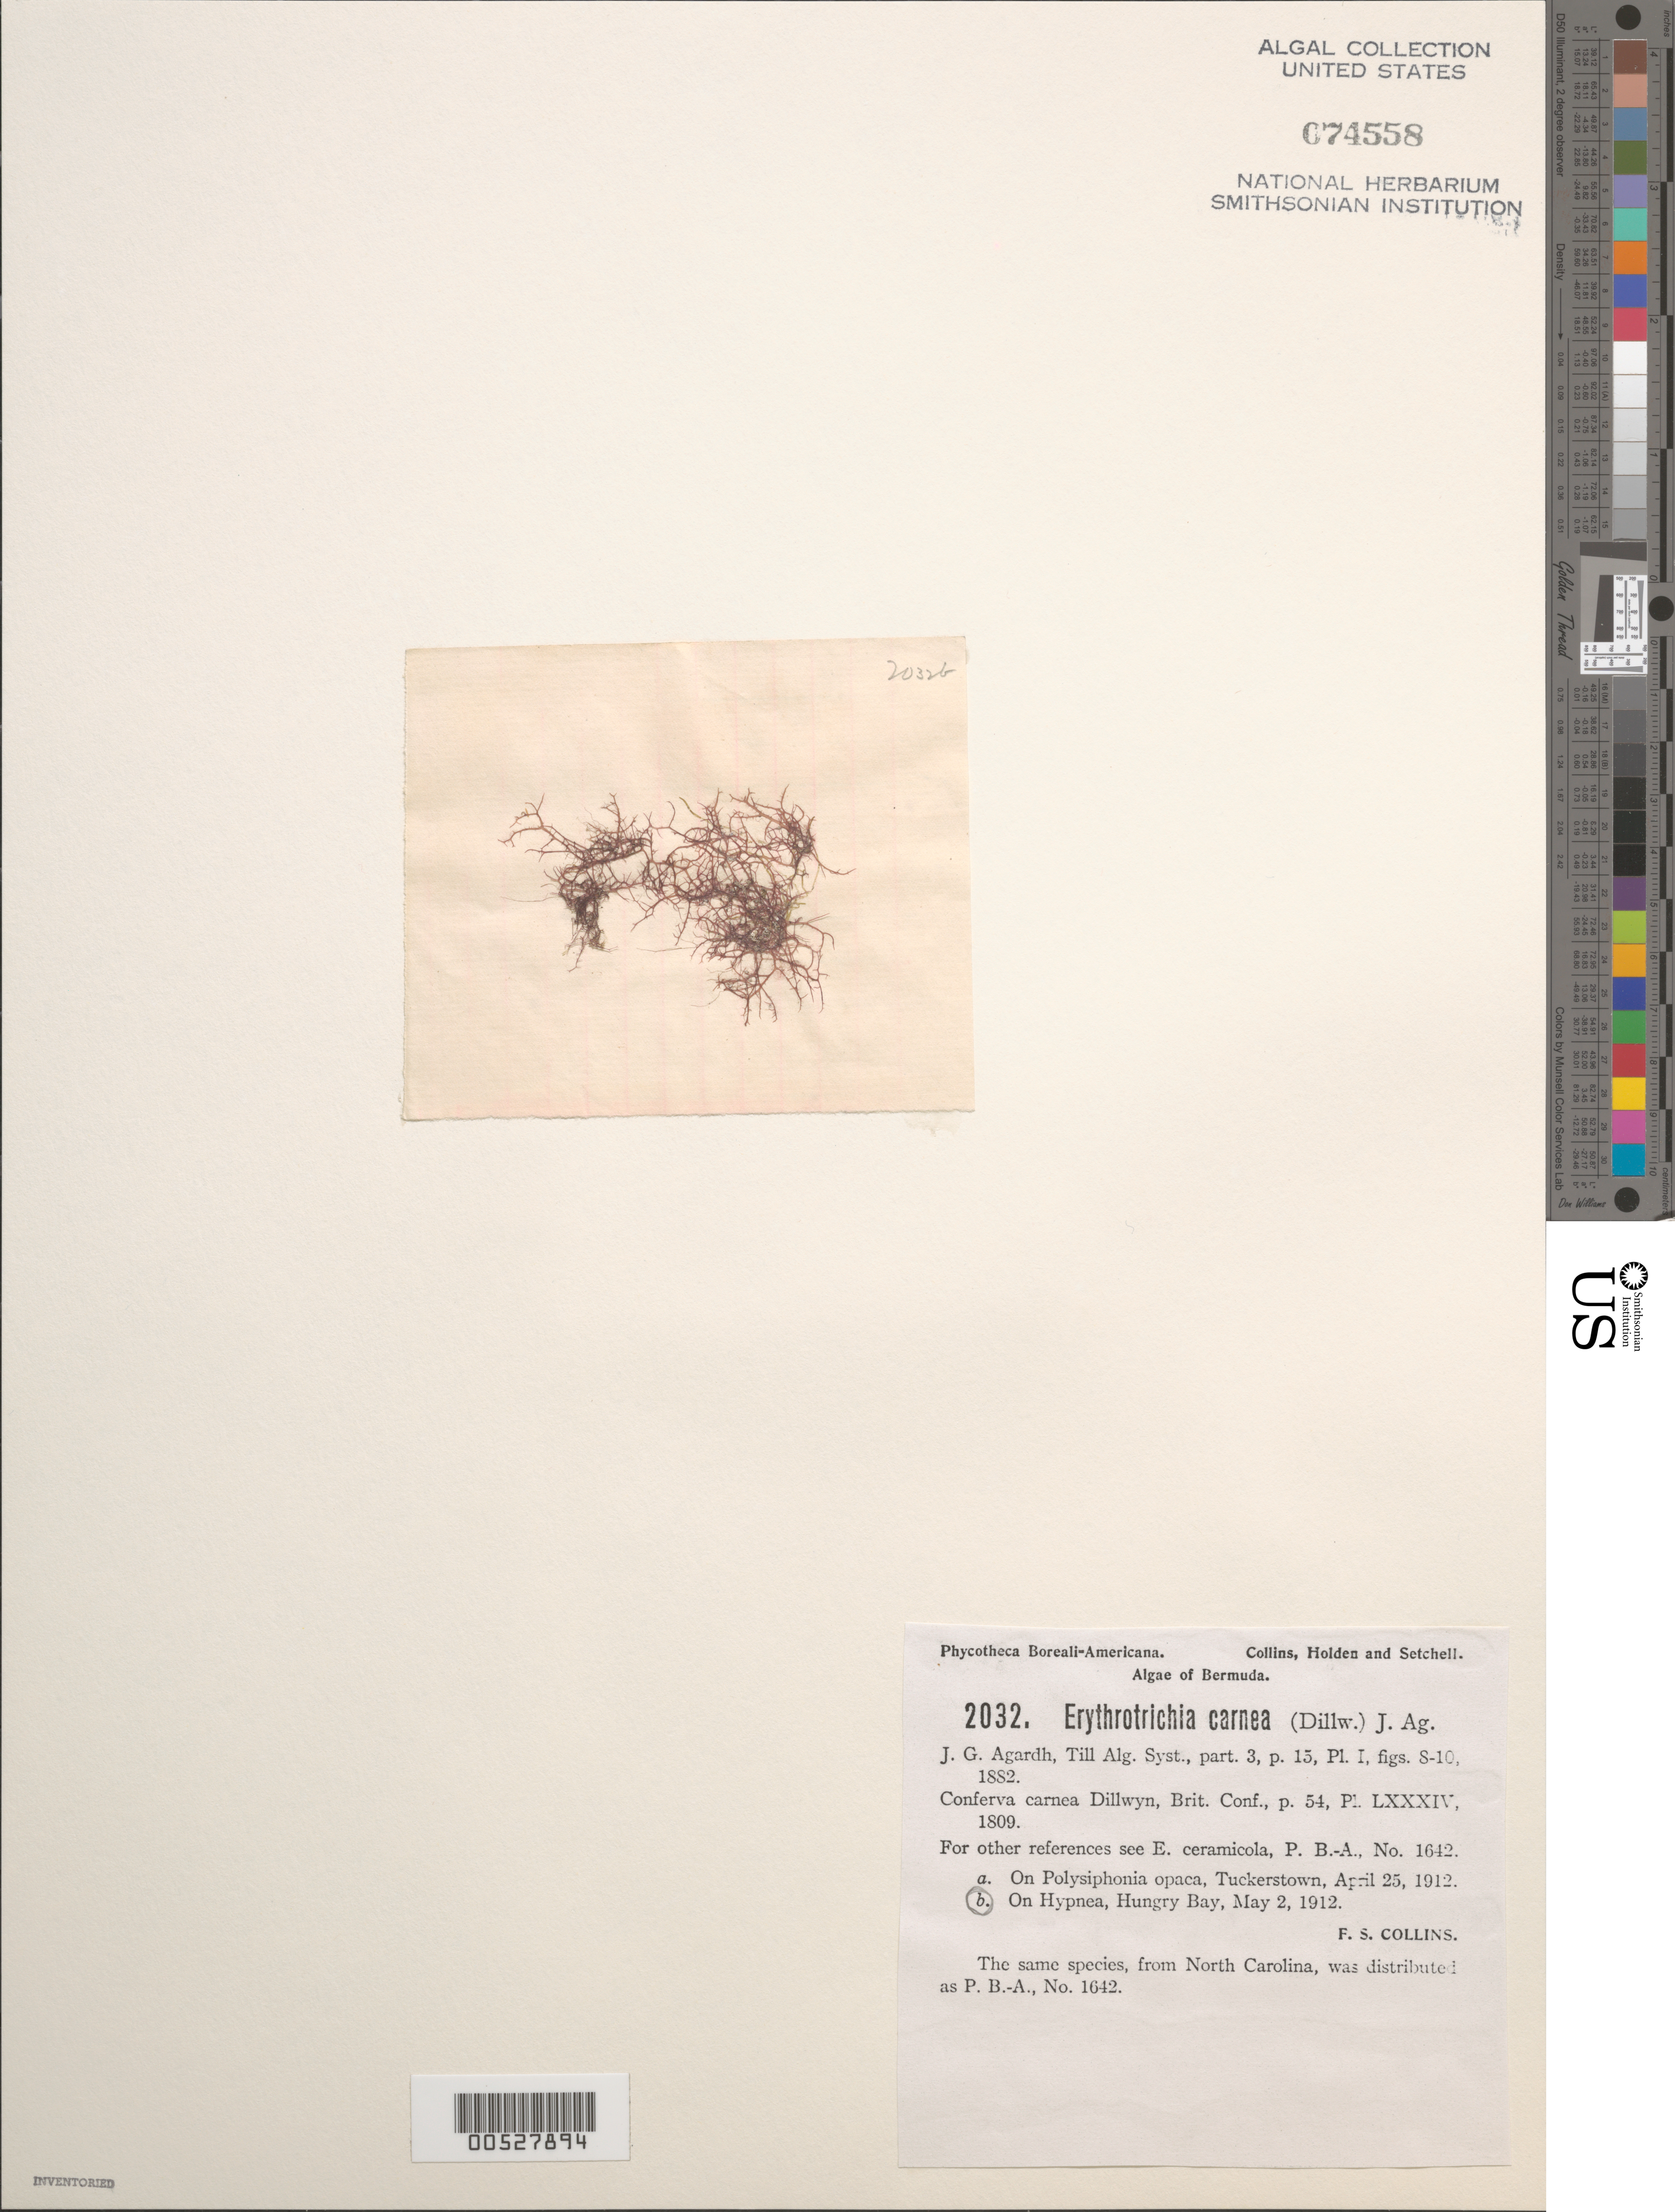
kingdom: Plantae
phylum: Rhodophyta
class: Compsopogonophyceae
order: Erythropeltidales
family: Erythrotrichiaceae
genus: Erythrotrichia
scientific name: Erythrotrichia carnea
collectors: F. Collins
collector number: PB-A 2023b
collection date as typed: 02 May 1912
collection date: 1912-05-02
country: Bermuda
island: Bermuda Island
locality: Hungry Bay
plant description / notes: Collins, Holden & Setchell, Phycotheca Boreali-Americana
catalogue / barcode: US 74558